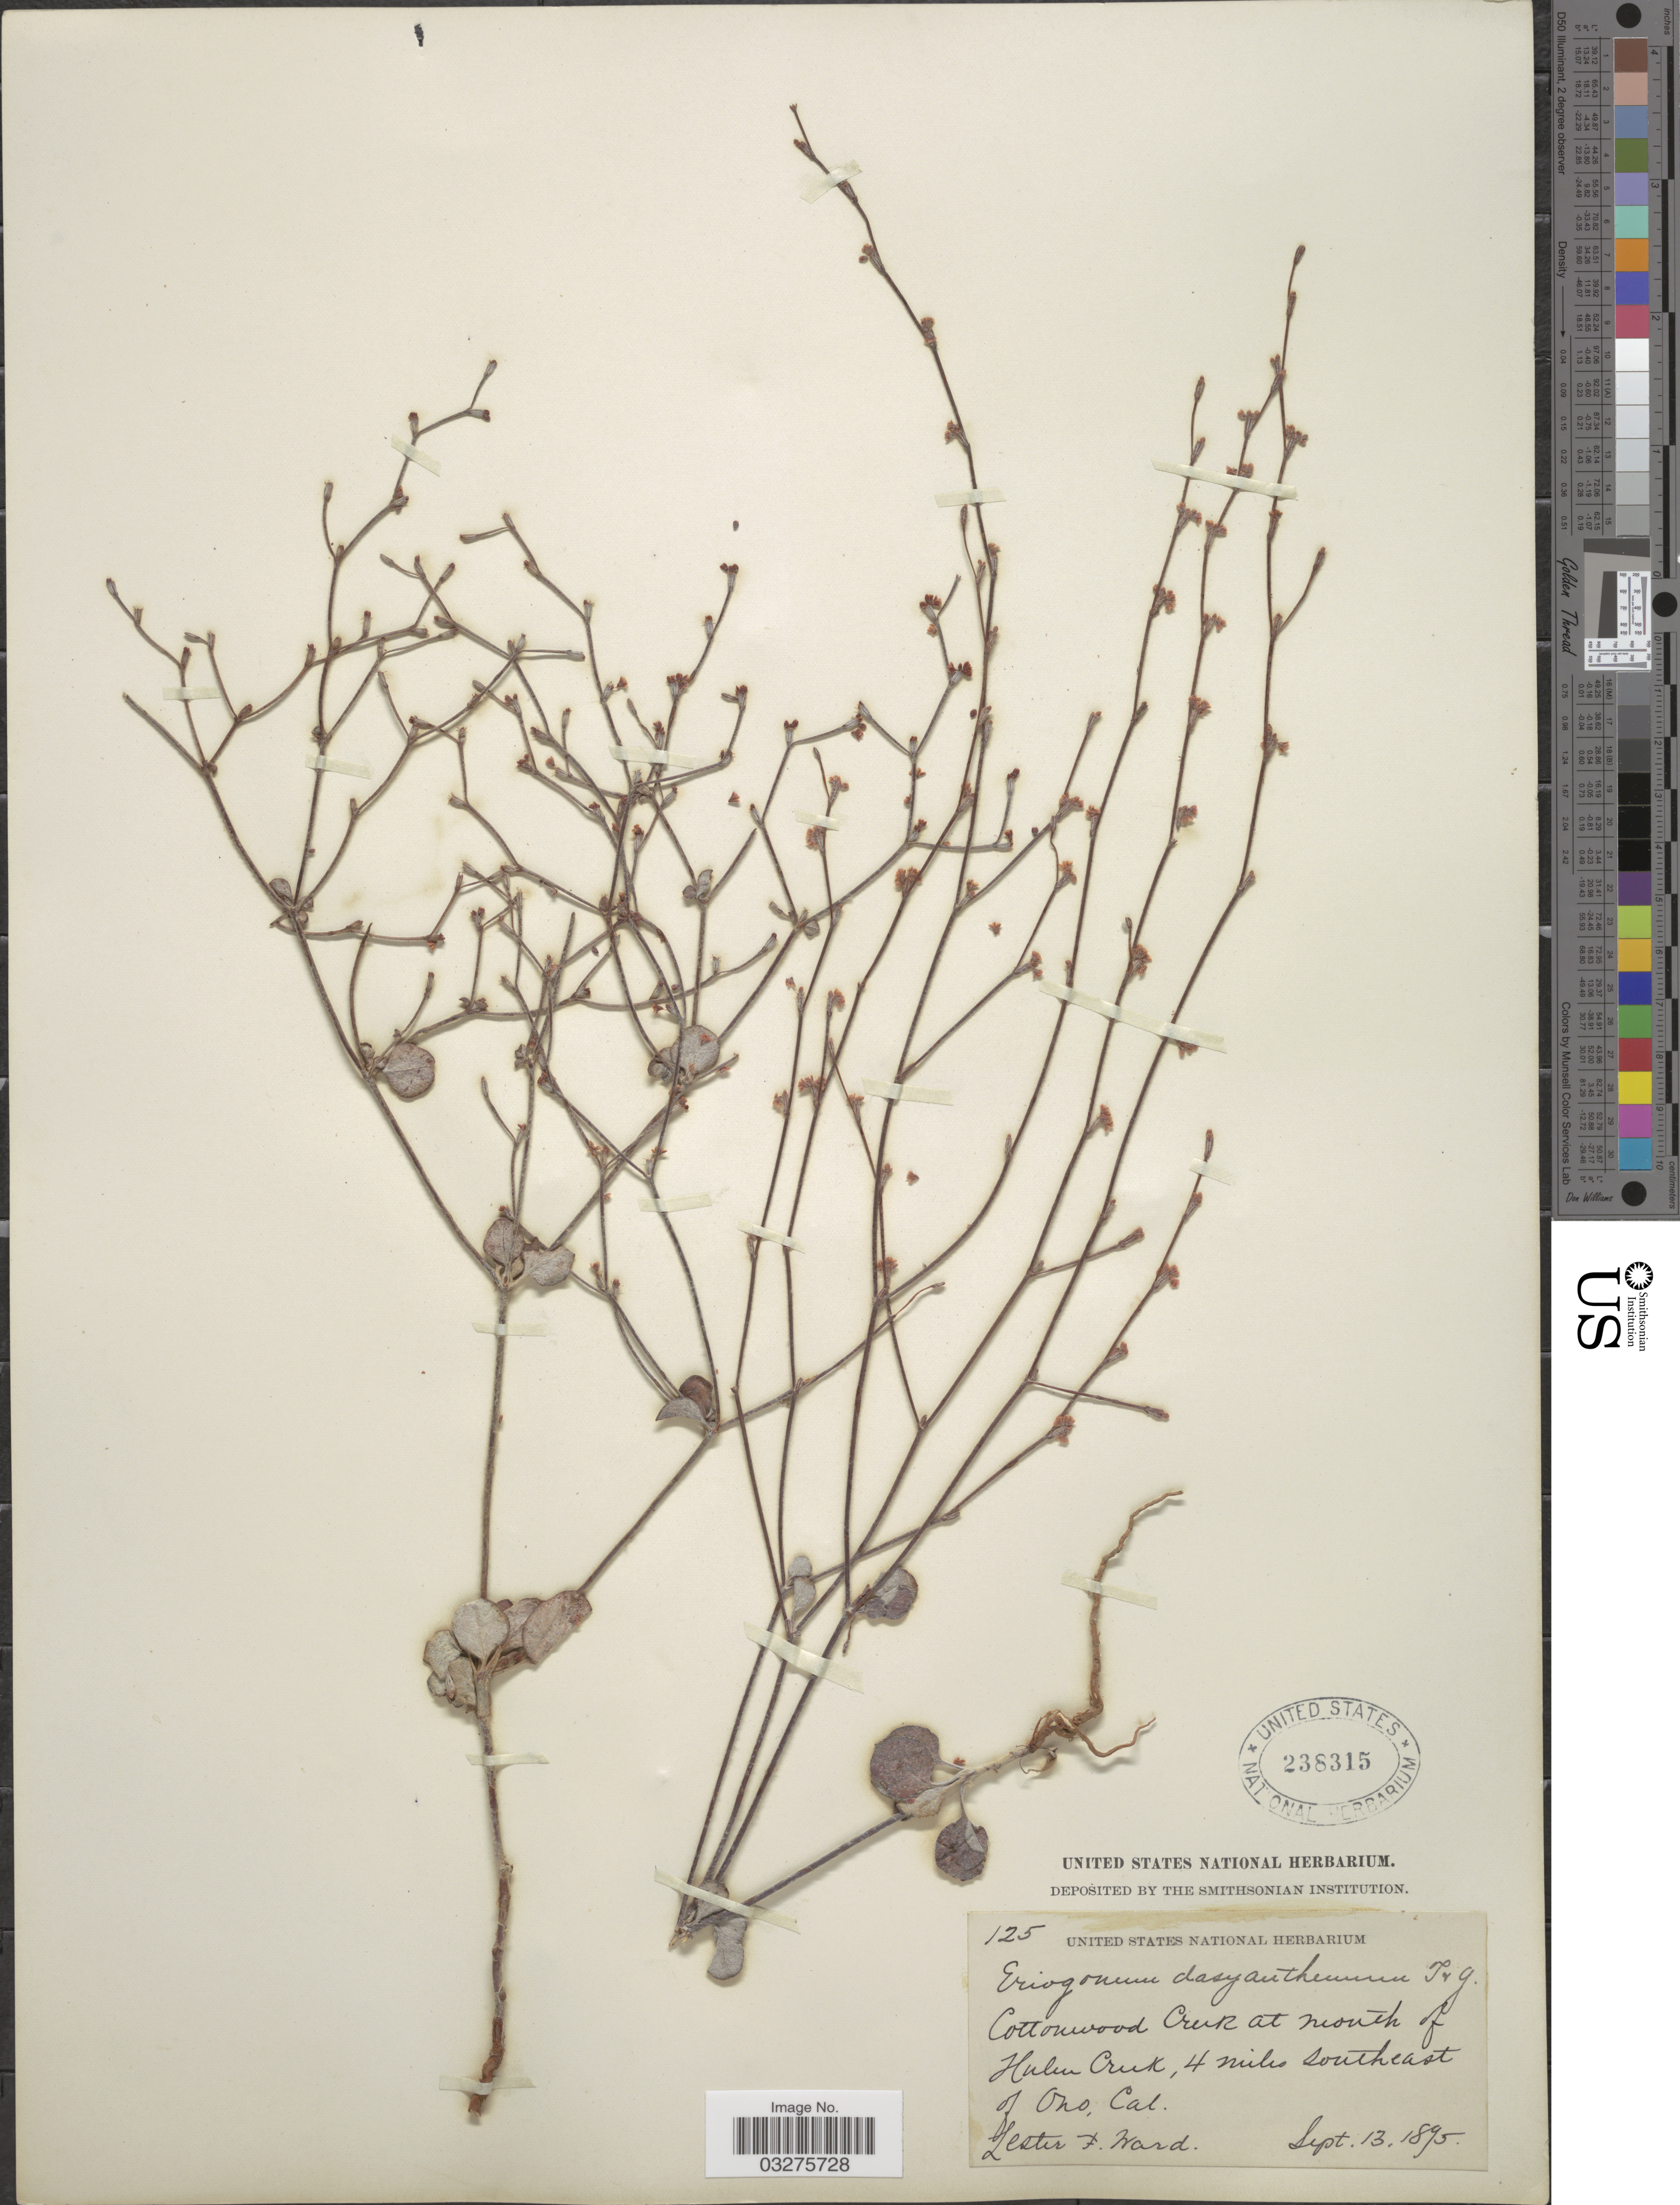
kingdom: Plantae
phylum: Tracheophyta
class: Magnoliopsida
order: Caryophyllales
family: Polygonaceae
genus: Eriogonum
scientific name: Eriogonum dasyanthemum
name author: Torr. & A. Gray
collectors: L. F. Ward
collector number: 125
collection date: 1895-09-13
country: United States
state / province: California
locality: Cottonwood Creek at north of Hulen Creek, 4 miles southeast of Ono.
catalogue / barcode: US 238315